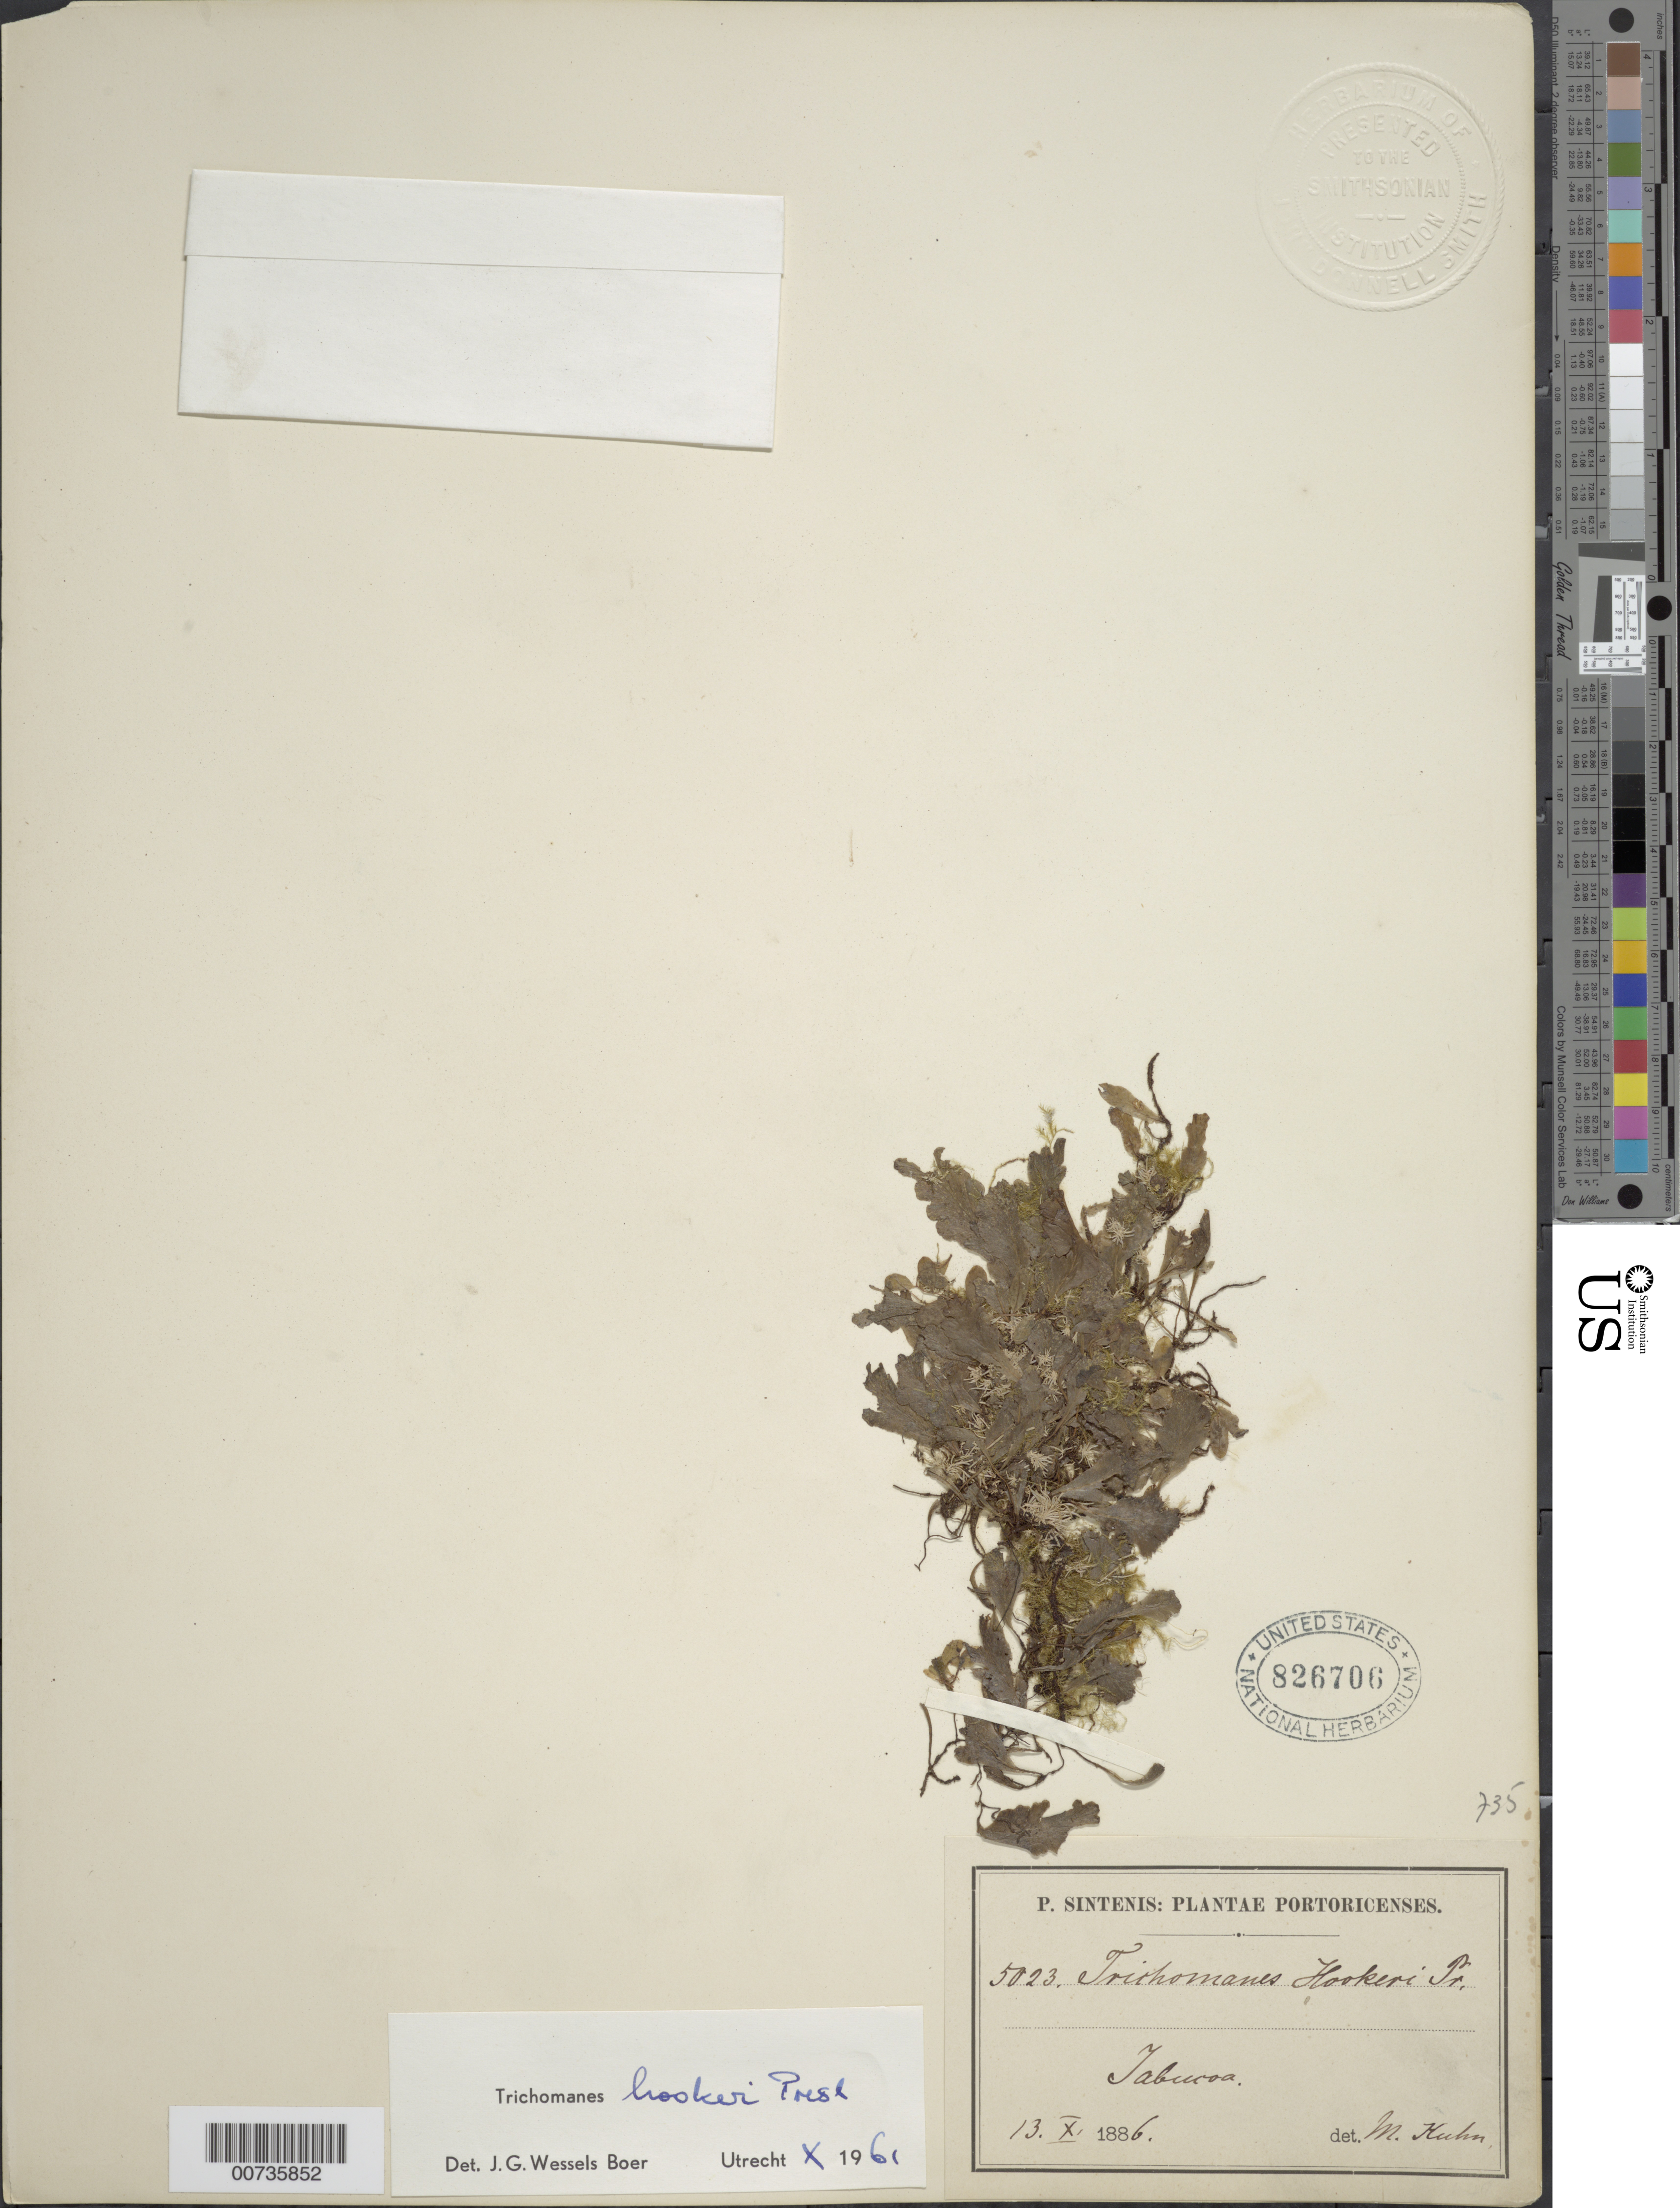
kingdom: Plantae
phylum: Tracheophyta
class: Polypodiopsida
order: Hymenophyllales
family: Hymenophyllaceae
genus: Didymoglossum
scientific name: Didymoglossum hookeri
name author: C. Presl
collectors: P. Sintenis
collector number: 5023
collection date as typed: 13 Oct 1886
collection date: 1886-10-13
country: Puerto Rico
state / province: Yabucoa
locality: Yabucoa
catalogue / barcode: US 826706